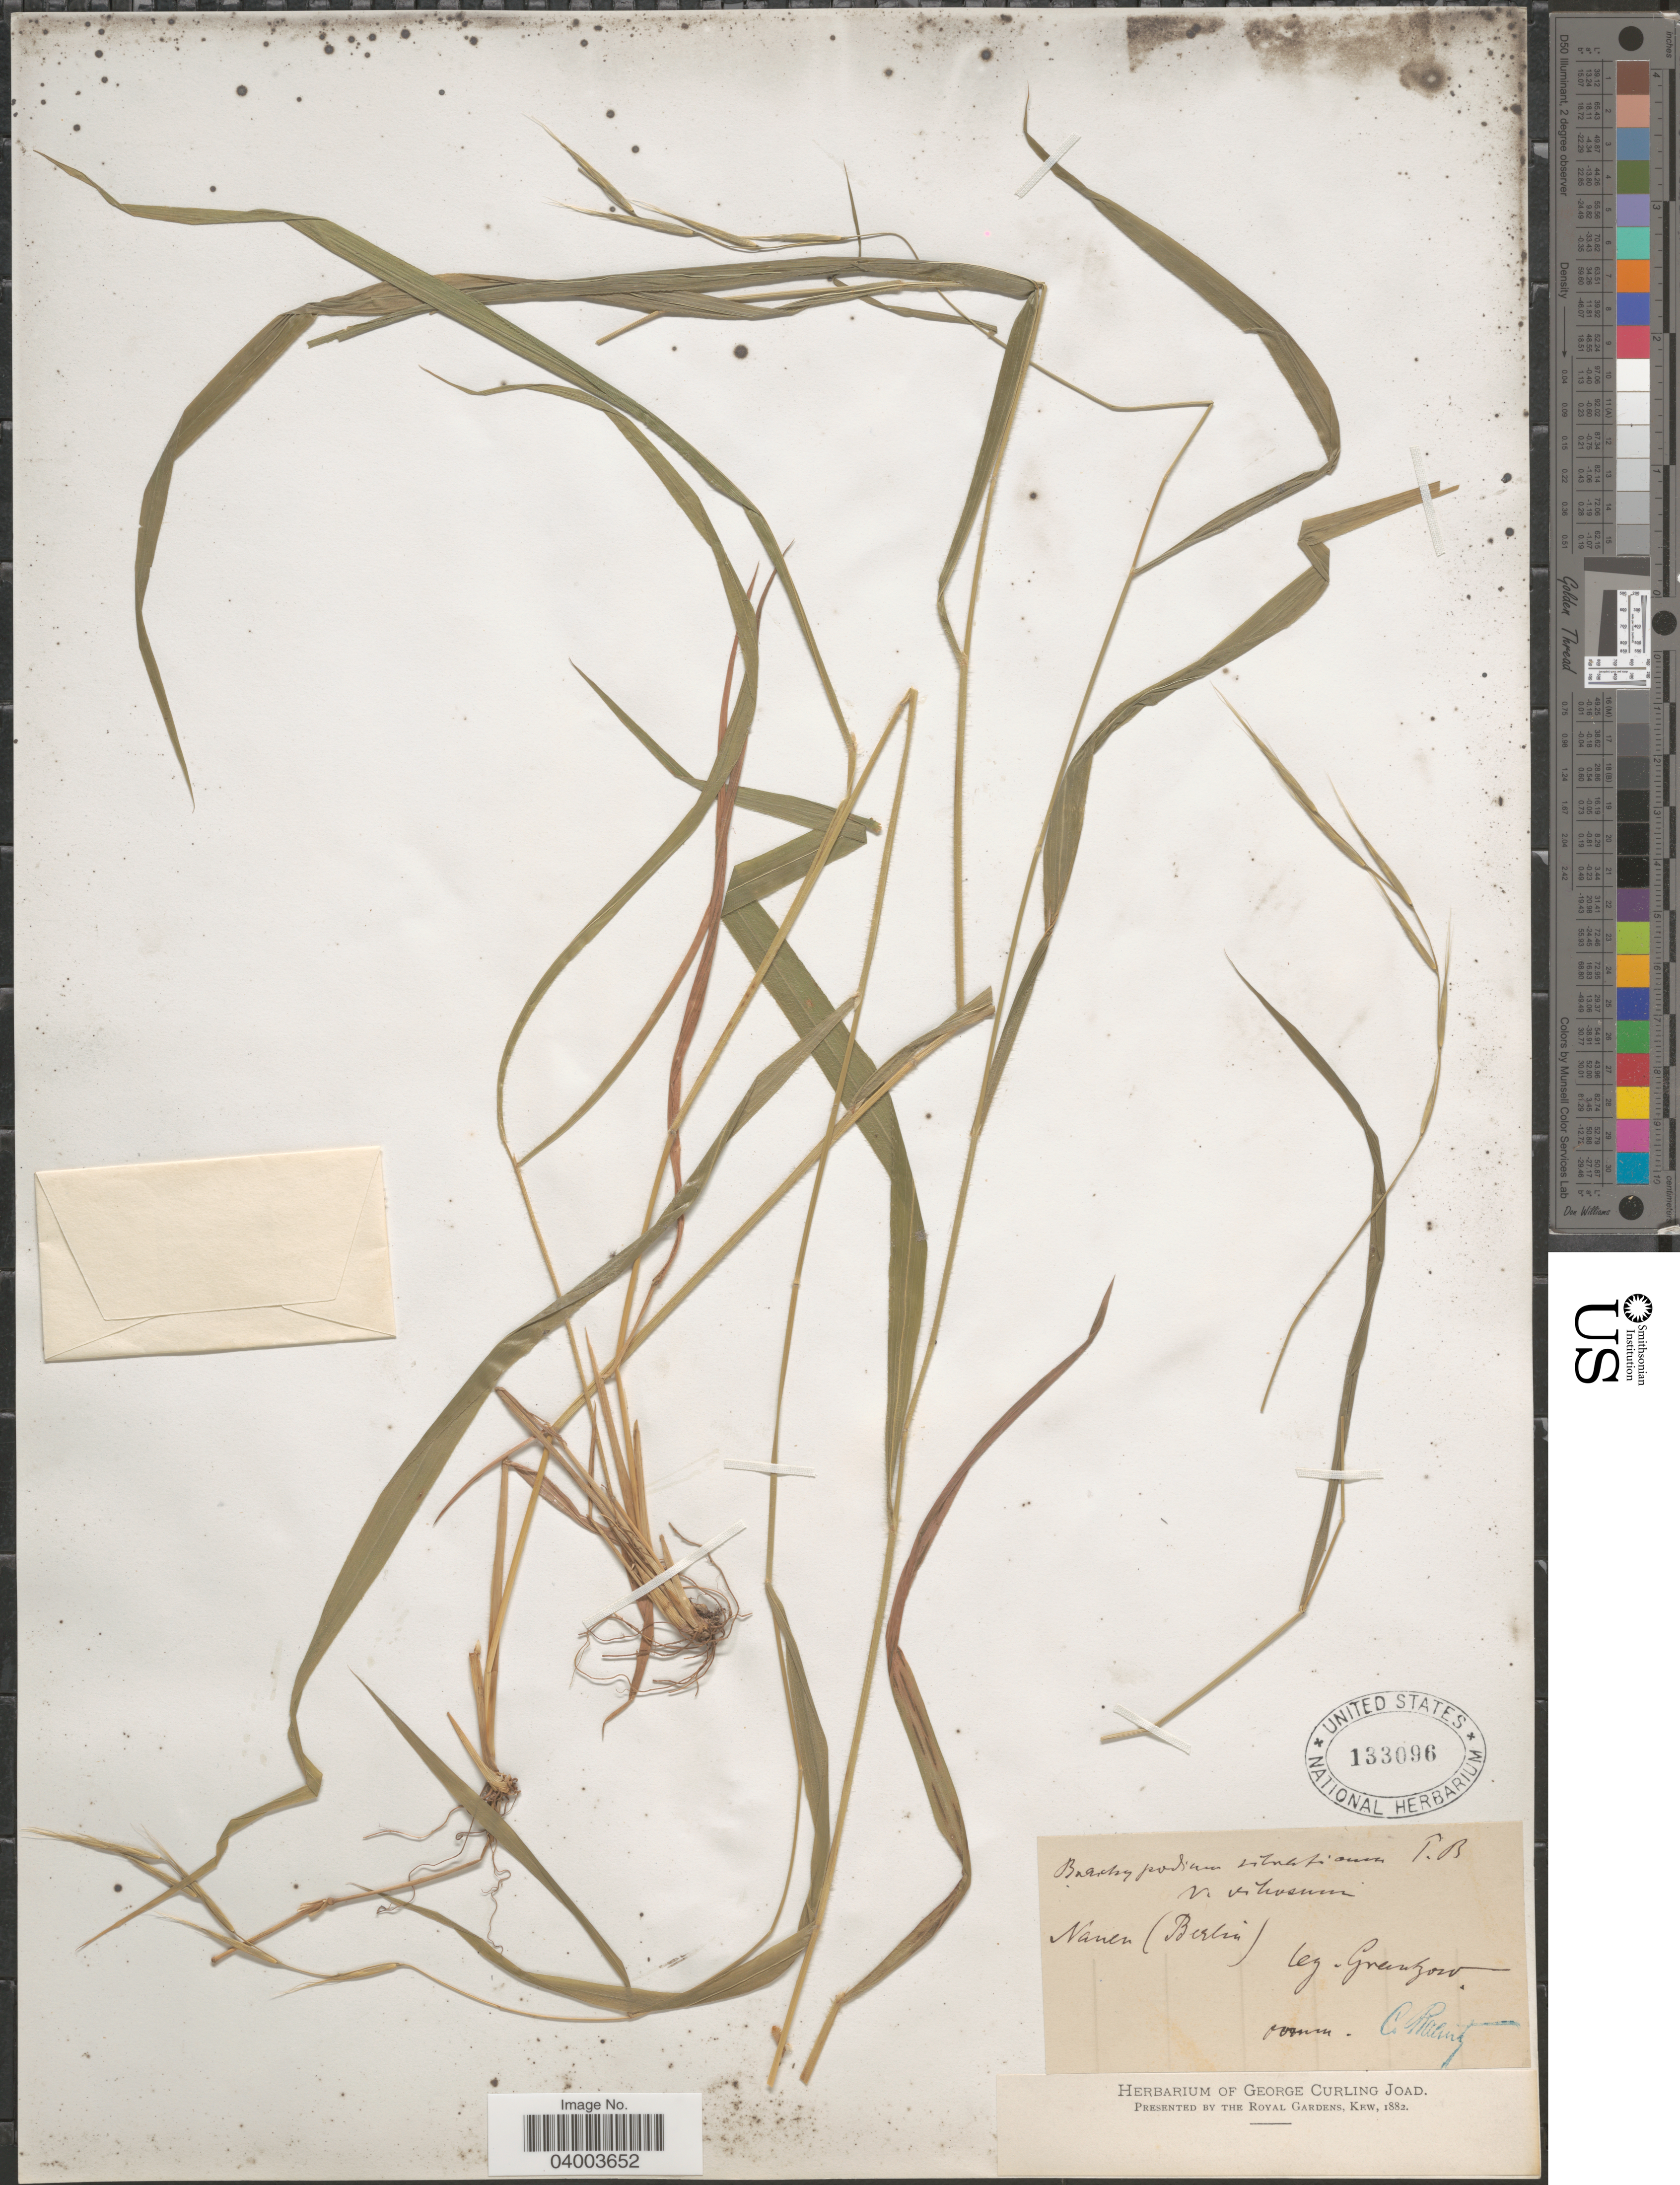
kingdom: Plantae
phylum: Tracheophyta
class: Liliopsida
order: Poales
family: Poaceae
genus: Brachypodium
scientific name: Brachypodium sylvaticum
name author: (Huds.) P. Beauv.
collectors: Greenzow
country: Germany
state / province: Berlin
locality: Nanen (Berlin).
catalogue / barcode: US 133096